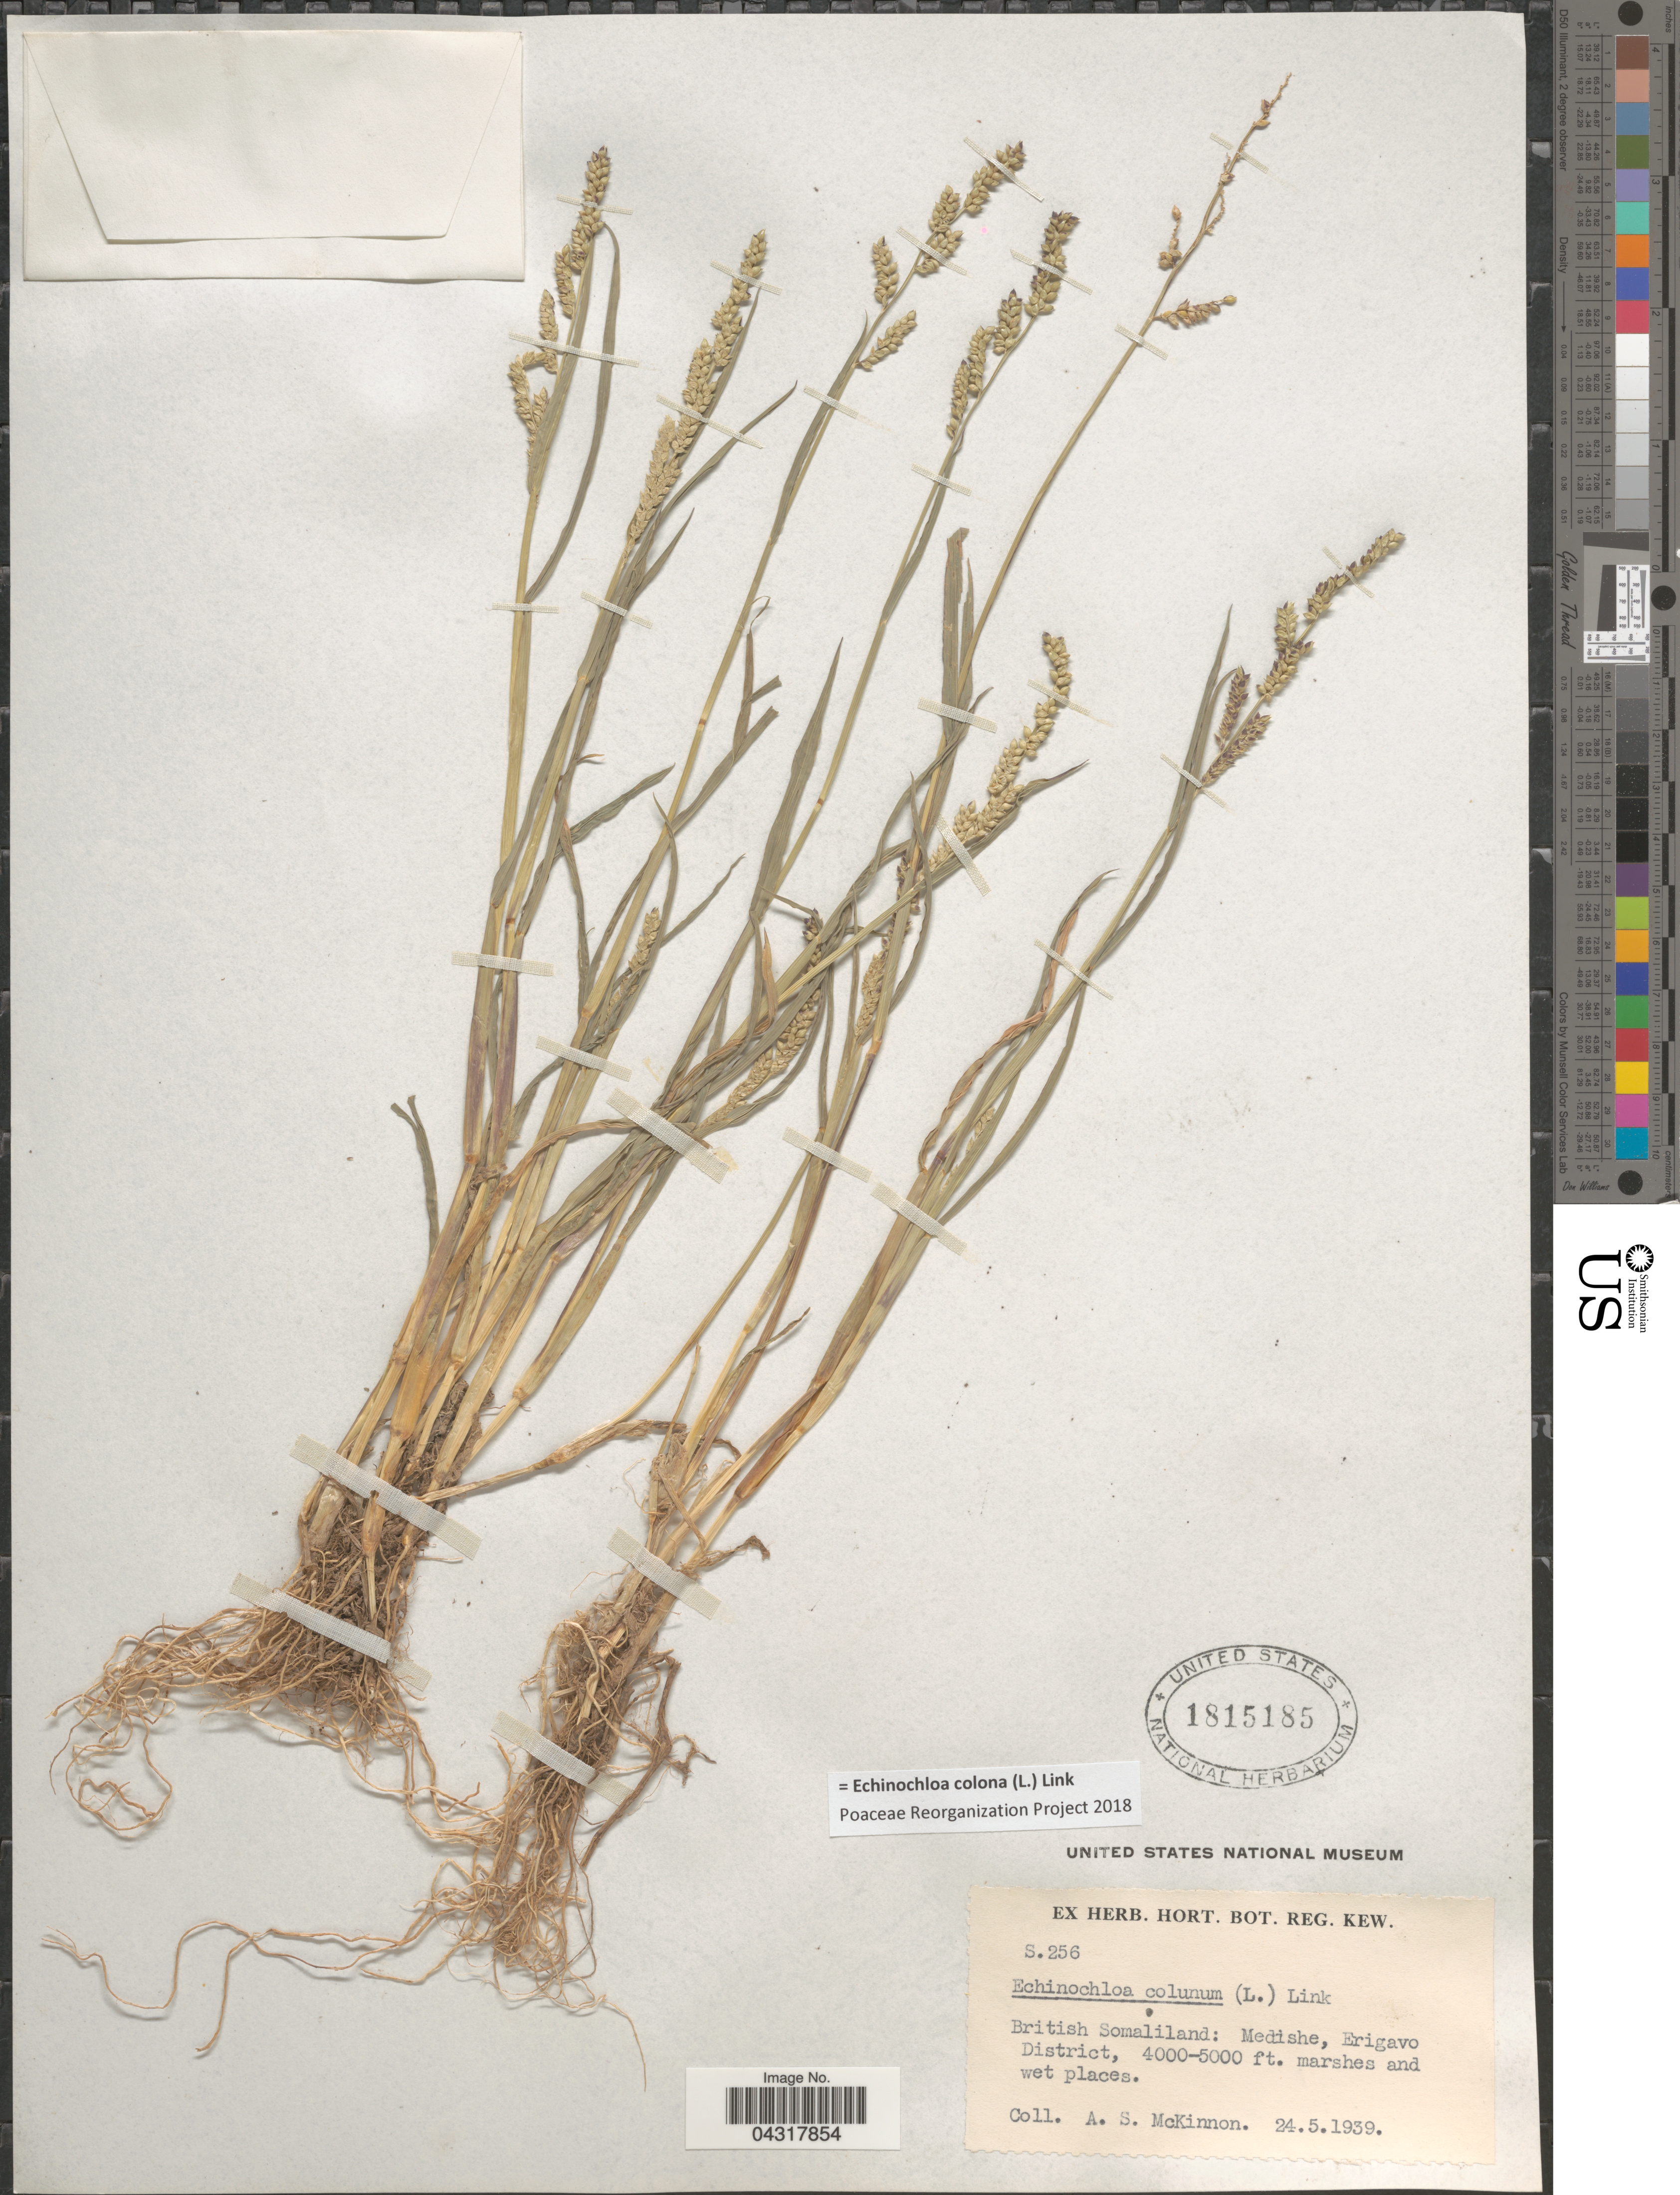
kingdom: Plantae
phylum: Tracheophyta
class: Liliopsida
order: Poales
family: Poaceae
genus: Echinochloa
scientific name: Echinochloa colona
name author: (L.) Link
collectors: A. Mckinnon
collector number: S.256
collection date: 1939-05-24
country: Somalia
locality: British Somaliland: Medische, Erigavo District.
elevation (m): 1219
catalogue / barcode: US 1815185